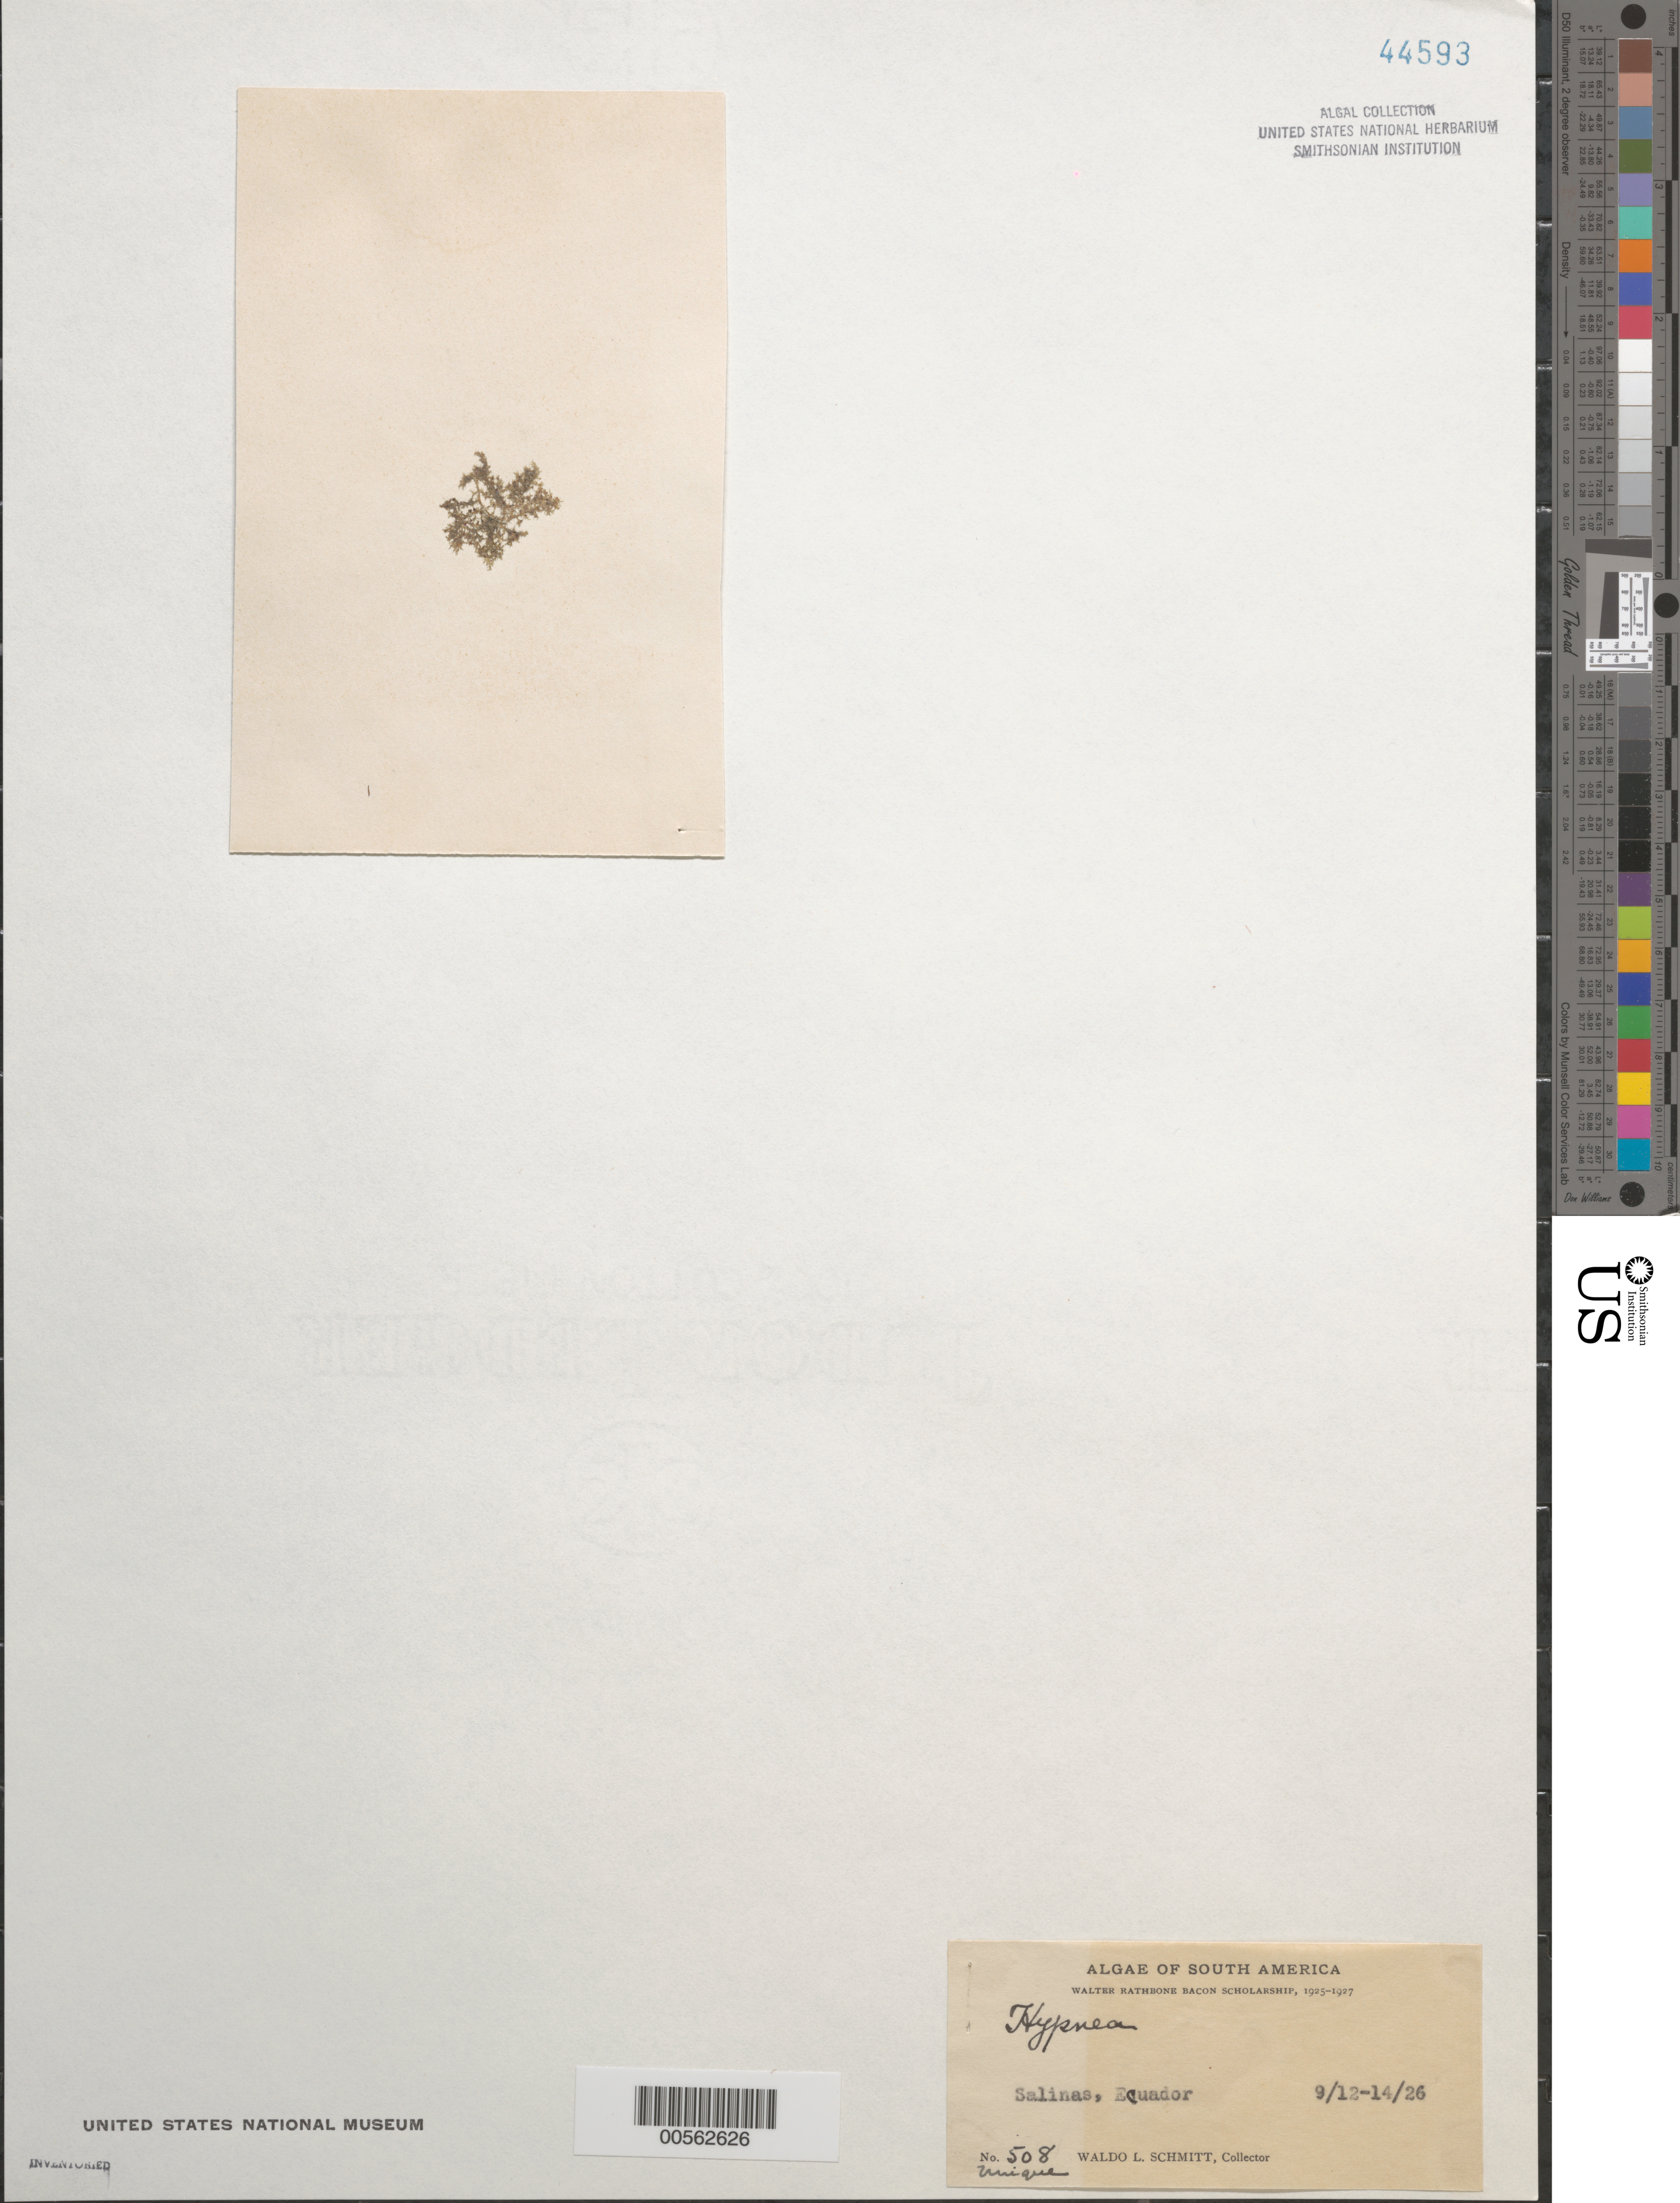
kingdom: Plantae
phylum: Rhodophyta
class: Florideophyceae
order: Gigartinales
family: Cystocloniaceae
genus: Hypnea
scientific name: Hypnea sp.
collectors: W. L. Schmitt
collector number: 508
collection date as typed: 12 Sep 1926 to 14 Sep 1926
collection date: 1926-09-12/1926-09-14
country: Ecuador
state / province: Guayas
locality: Salinas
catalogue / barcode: US 44593